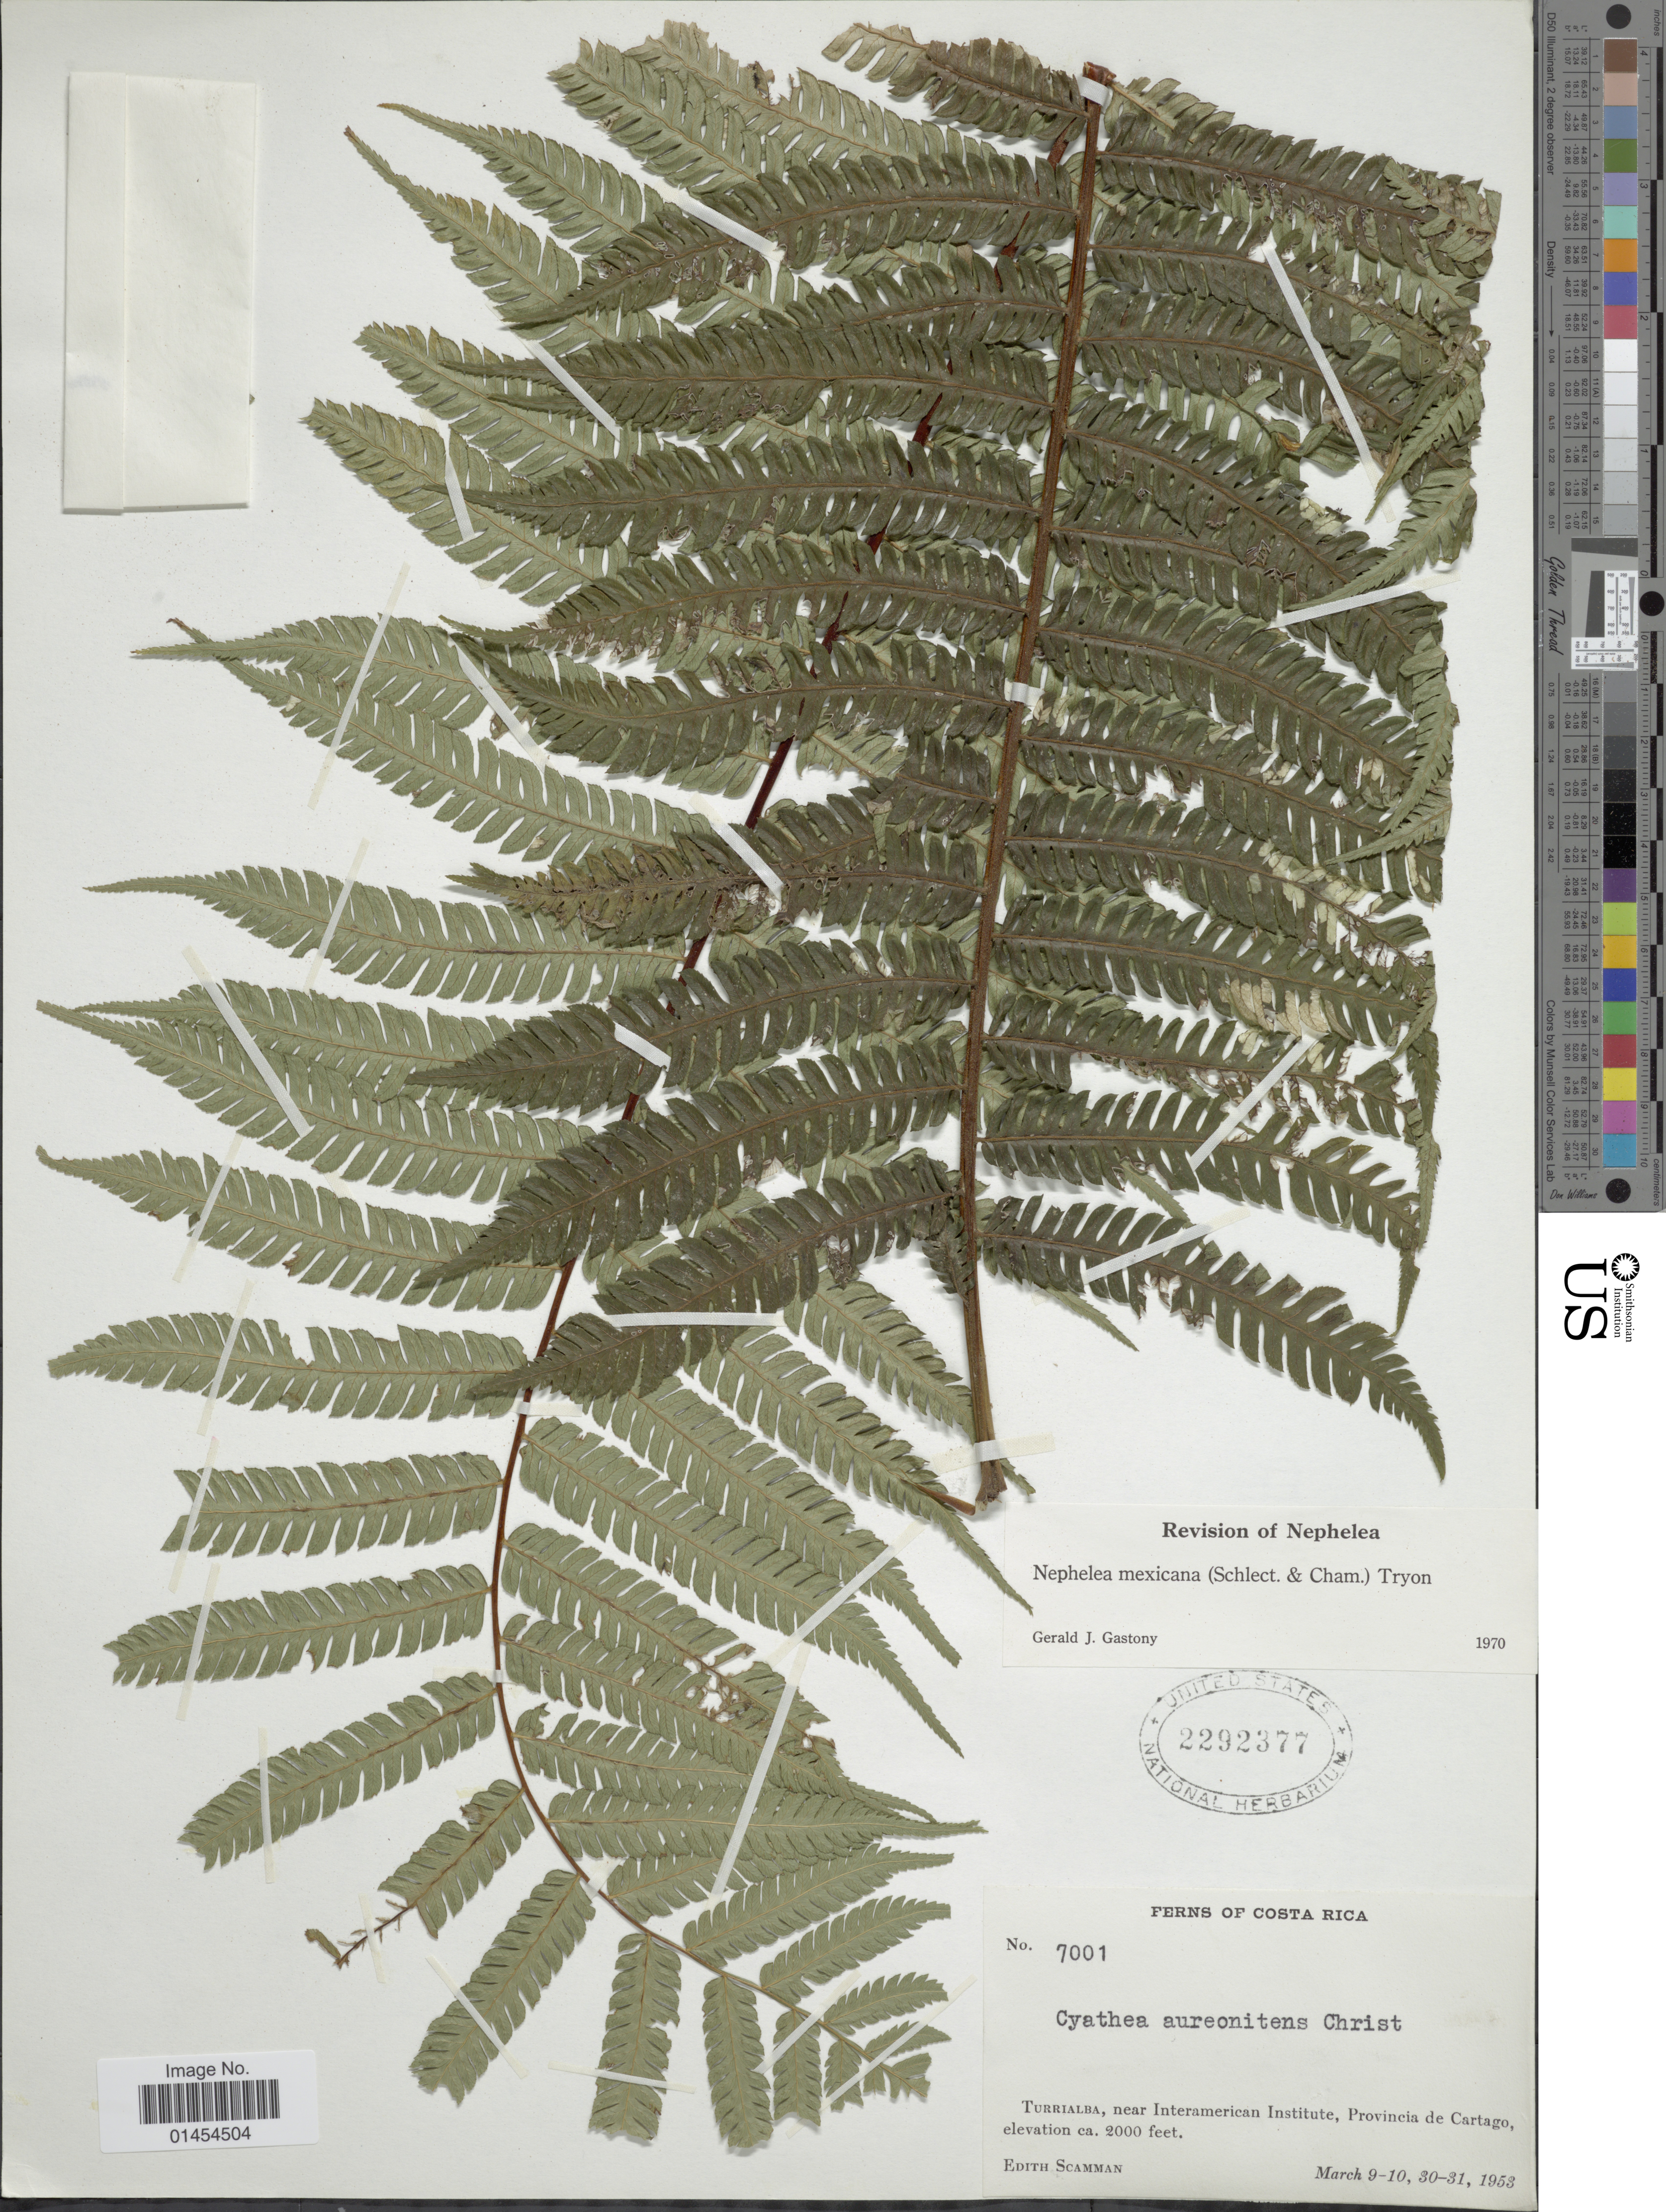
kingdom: Plantae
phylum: Tracheophyta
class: Polypodiopsida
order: Cyatheales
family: Cyatheaceae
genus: Alsophila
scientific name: Alsophila firma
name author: (Baker) D.S. Conant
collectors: E. Scamman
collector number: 7001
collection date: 1953-03-09/1953-03-31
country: Costa Rica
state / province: Cartago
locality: Turrialba, near Interamerican Institute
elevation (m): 610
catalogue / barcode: US 2292377